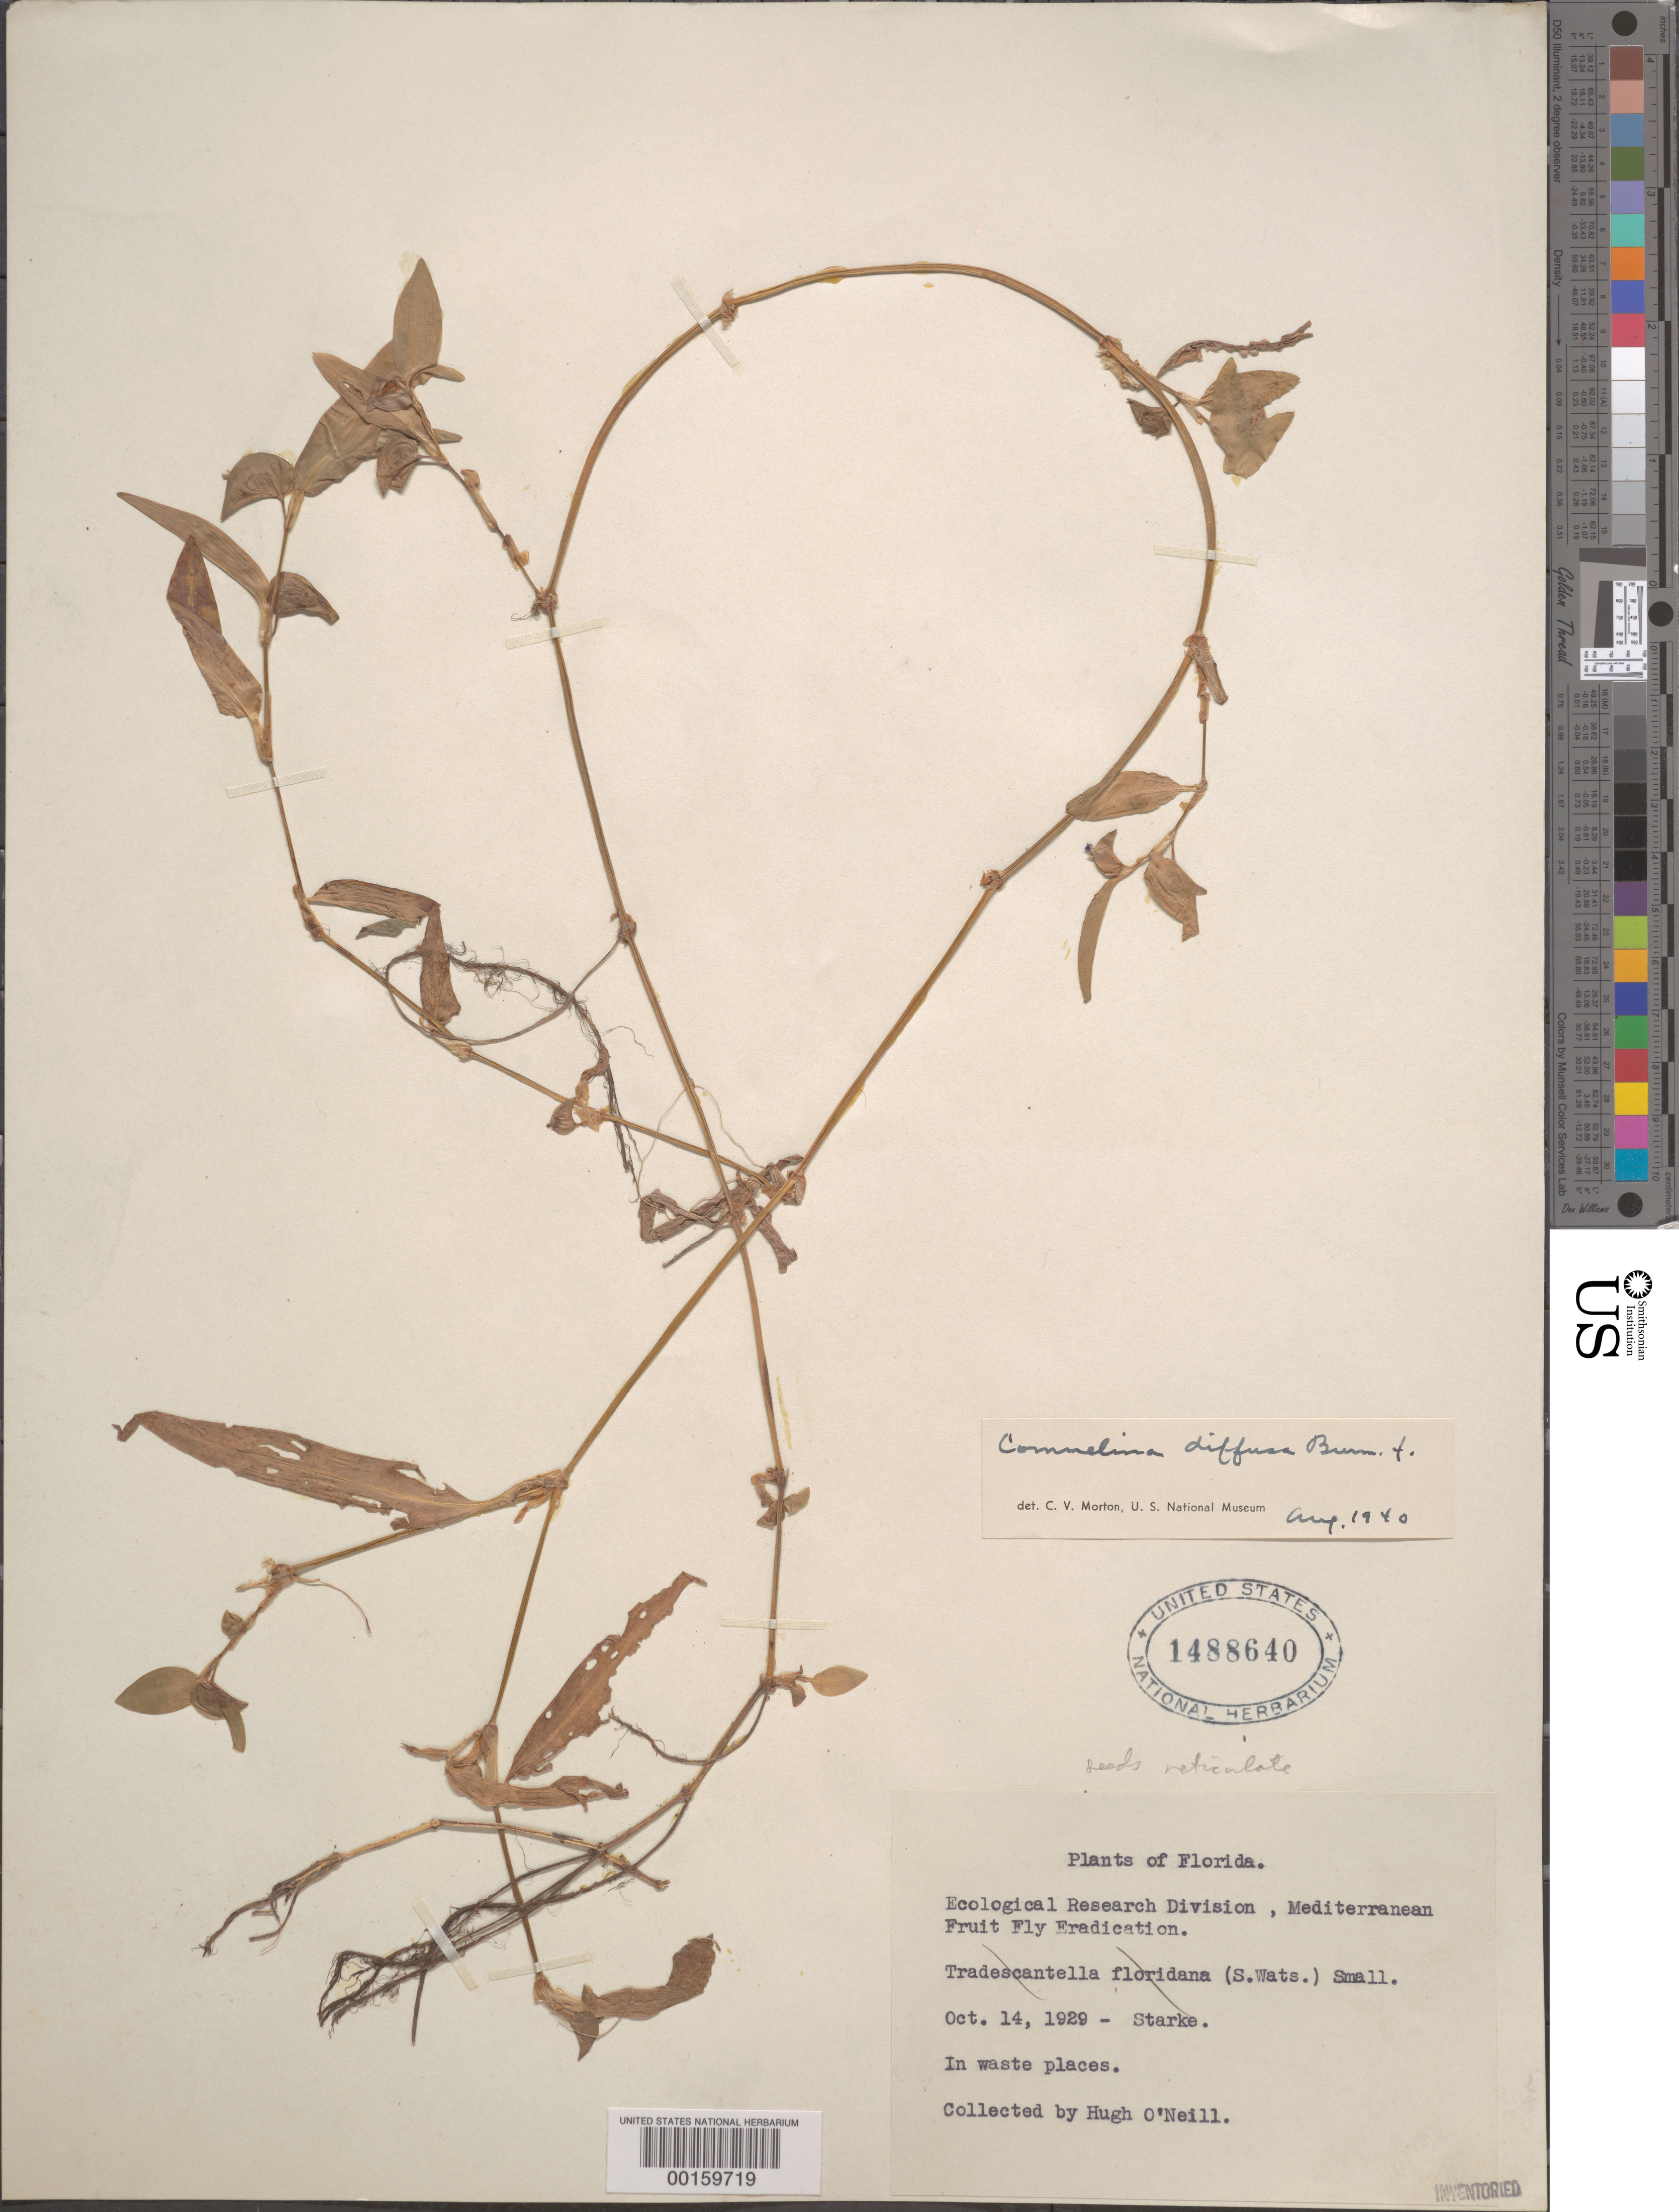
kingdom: Plantae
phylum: Tracheophyta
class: Liliopsida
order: Commelinales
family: Commelinaceae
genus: Commelina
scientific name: Commelina diffusa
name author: Burm. f.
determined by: Morton, C. V.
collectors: H. O'Neill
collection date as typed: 14 Oct 1929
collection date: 1929-10-14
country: United States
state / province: Florida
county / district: Bradford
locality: Starke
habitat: In waste places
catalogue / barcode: US 1488640